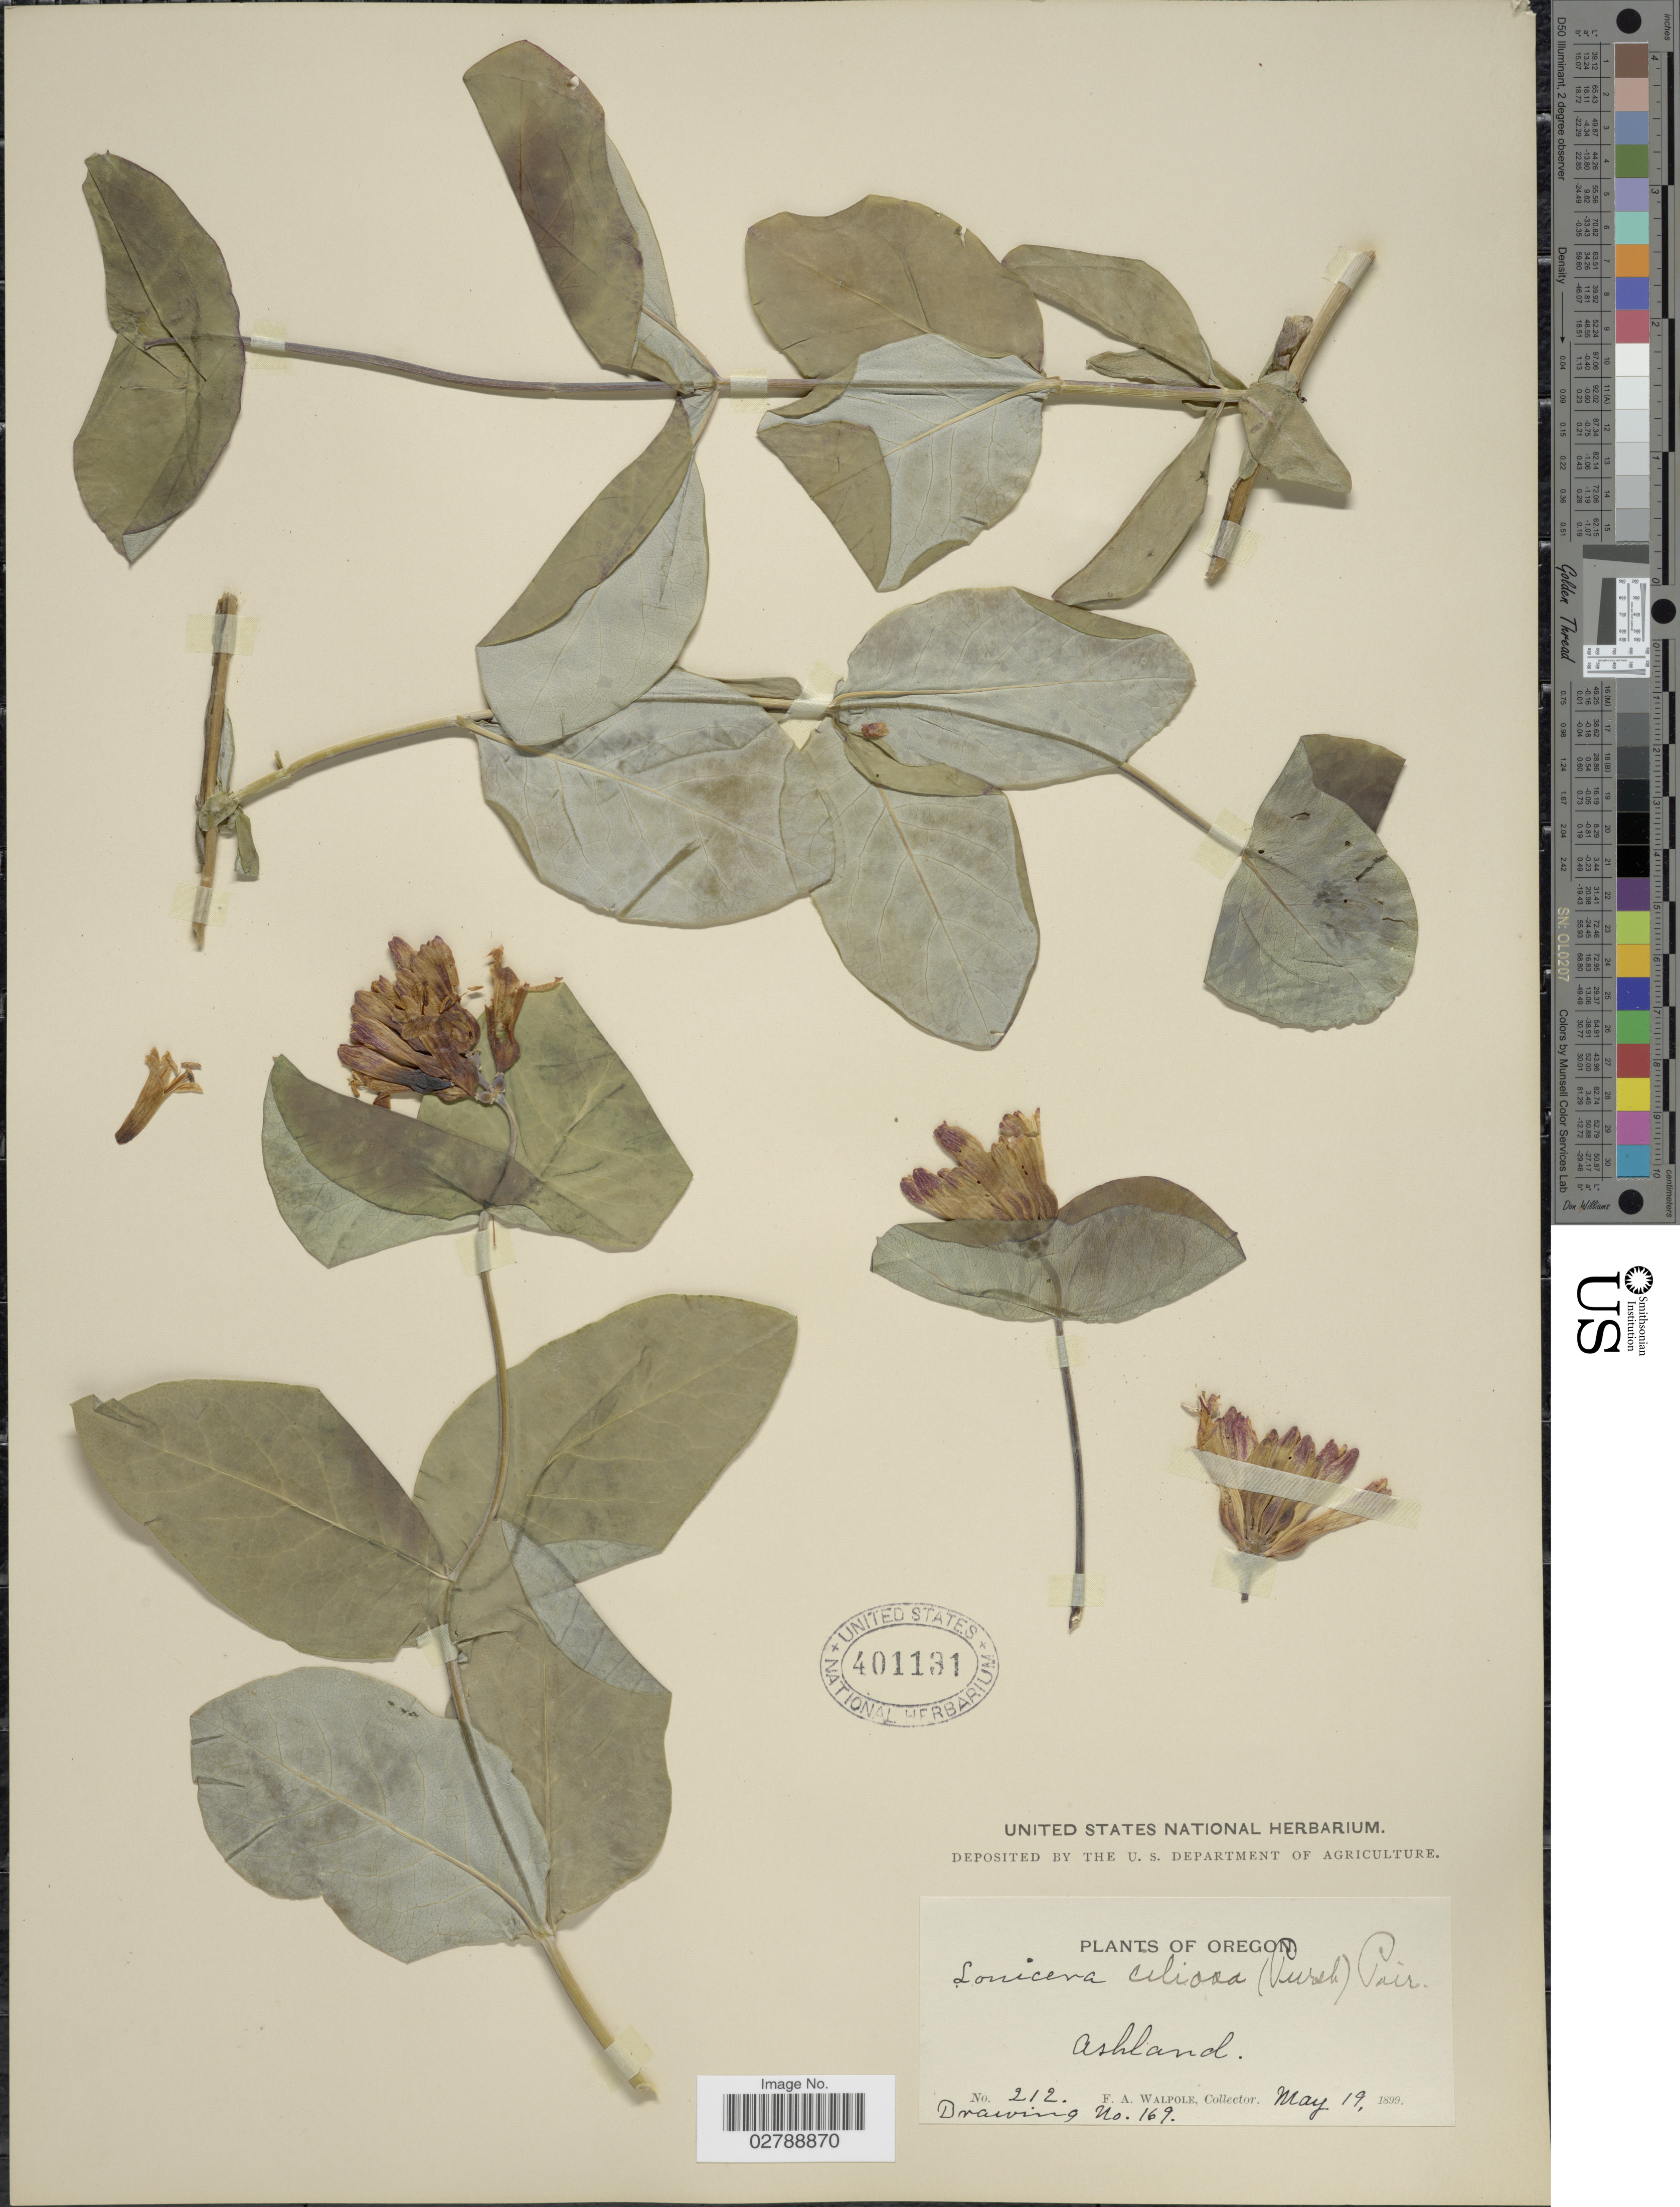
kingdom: Plantae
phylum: Tracheophyta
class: Magnoliopsida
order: Dipsacales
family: Caprifoliaceae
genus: Lonicera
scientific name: Lonicera ciliosa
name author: Poir.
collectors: F. Walpole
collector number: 212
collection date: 1899-05-19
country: United States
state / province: Oregon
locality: Ashland.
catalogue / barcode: US 401131